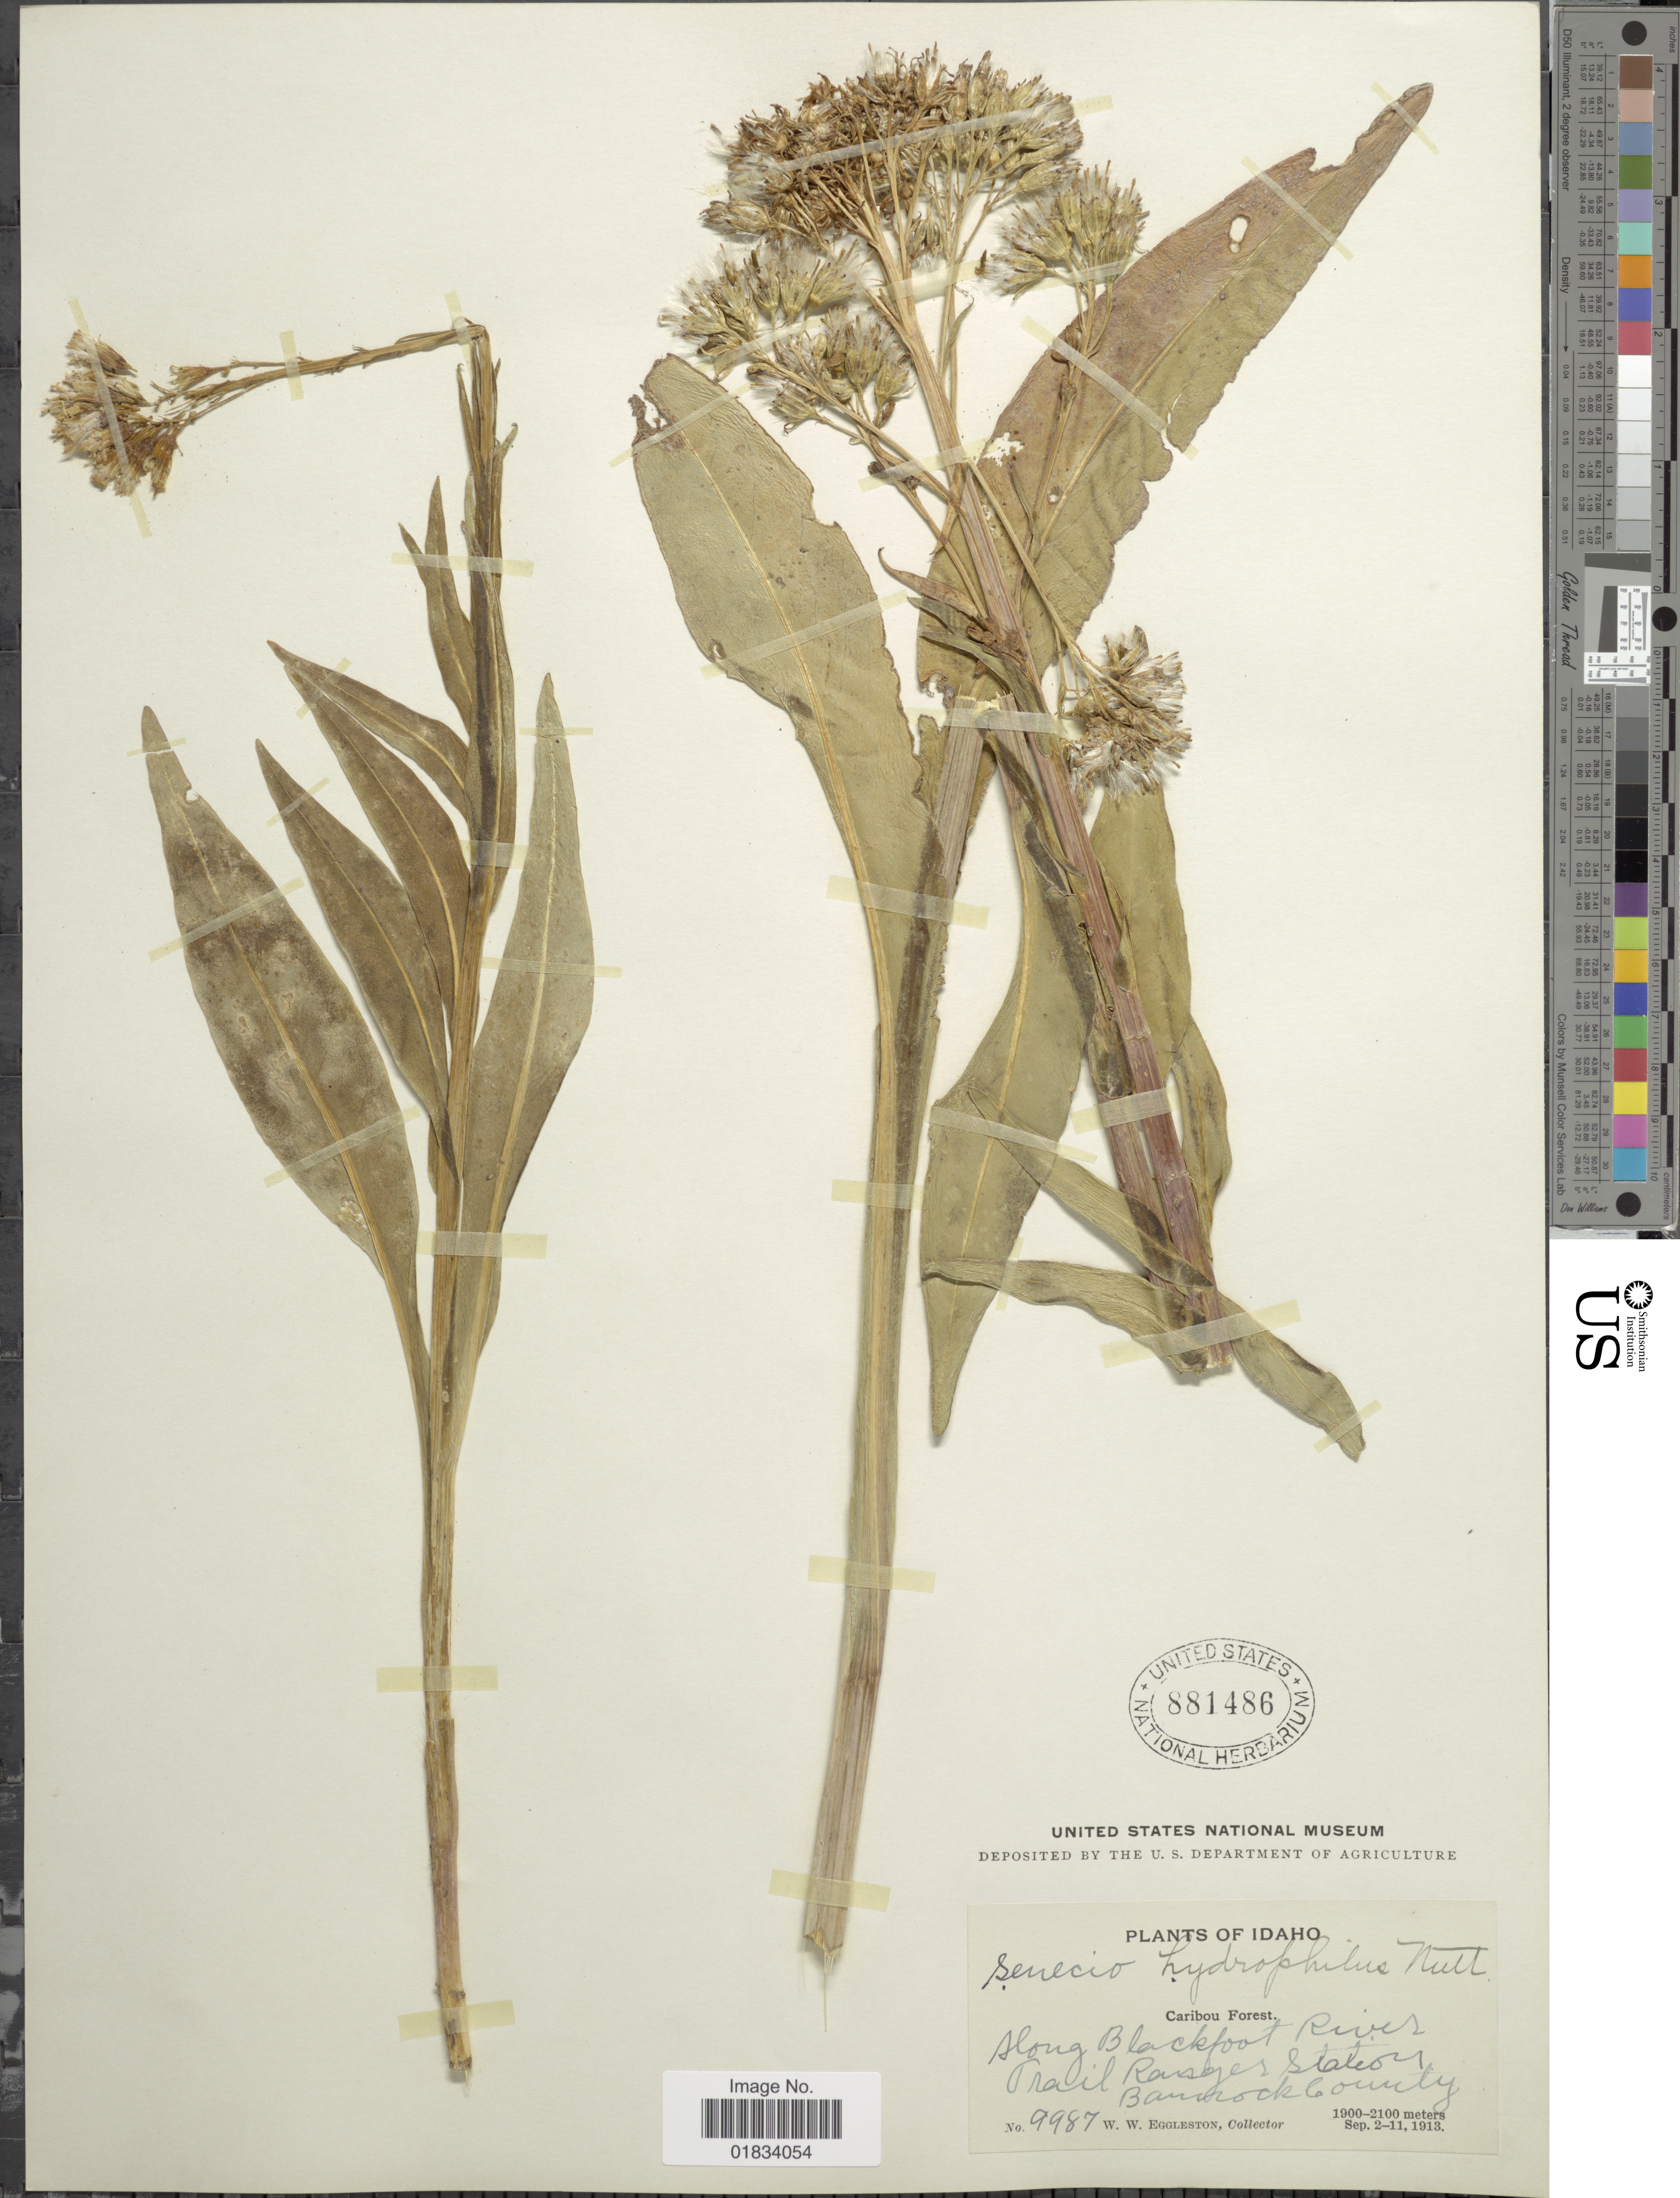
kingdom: Plantae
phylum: Tracheophyta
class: Magnoliopsida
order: Asterales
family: Asteraceae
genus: Senecio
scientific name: Senecio hydrophilus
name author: Nutt.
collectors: W. W. Eggleston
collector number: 9987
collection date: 1913-09-02/1913-09-11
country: United States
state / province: Idaho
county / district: Bannock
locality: Caribou Forest, along Blackfoot River, Trail Ranger Station, Bannock County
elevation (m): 1900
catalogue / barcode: US 881486